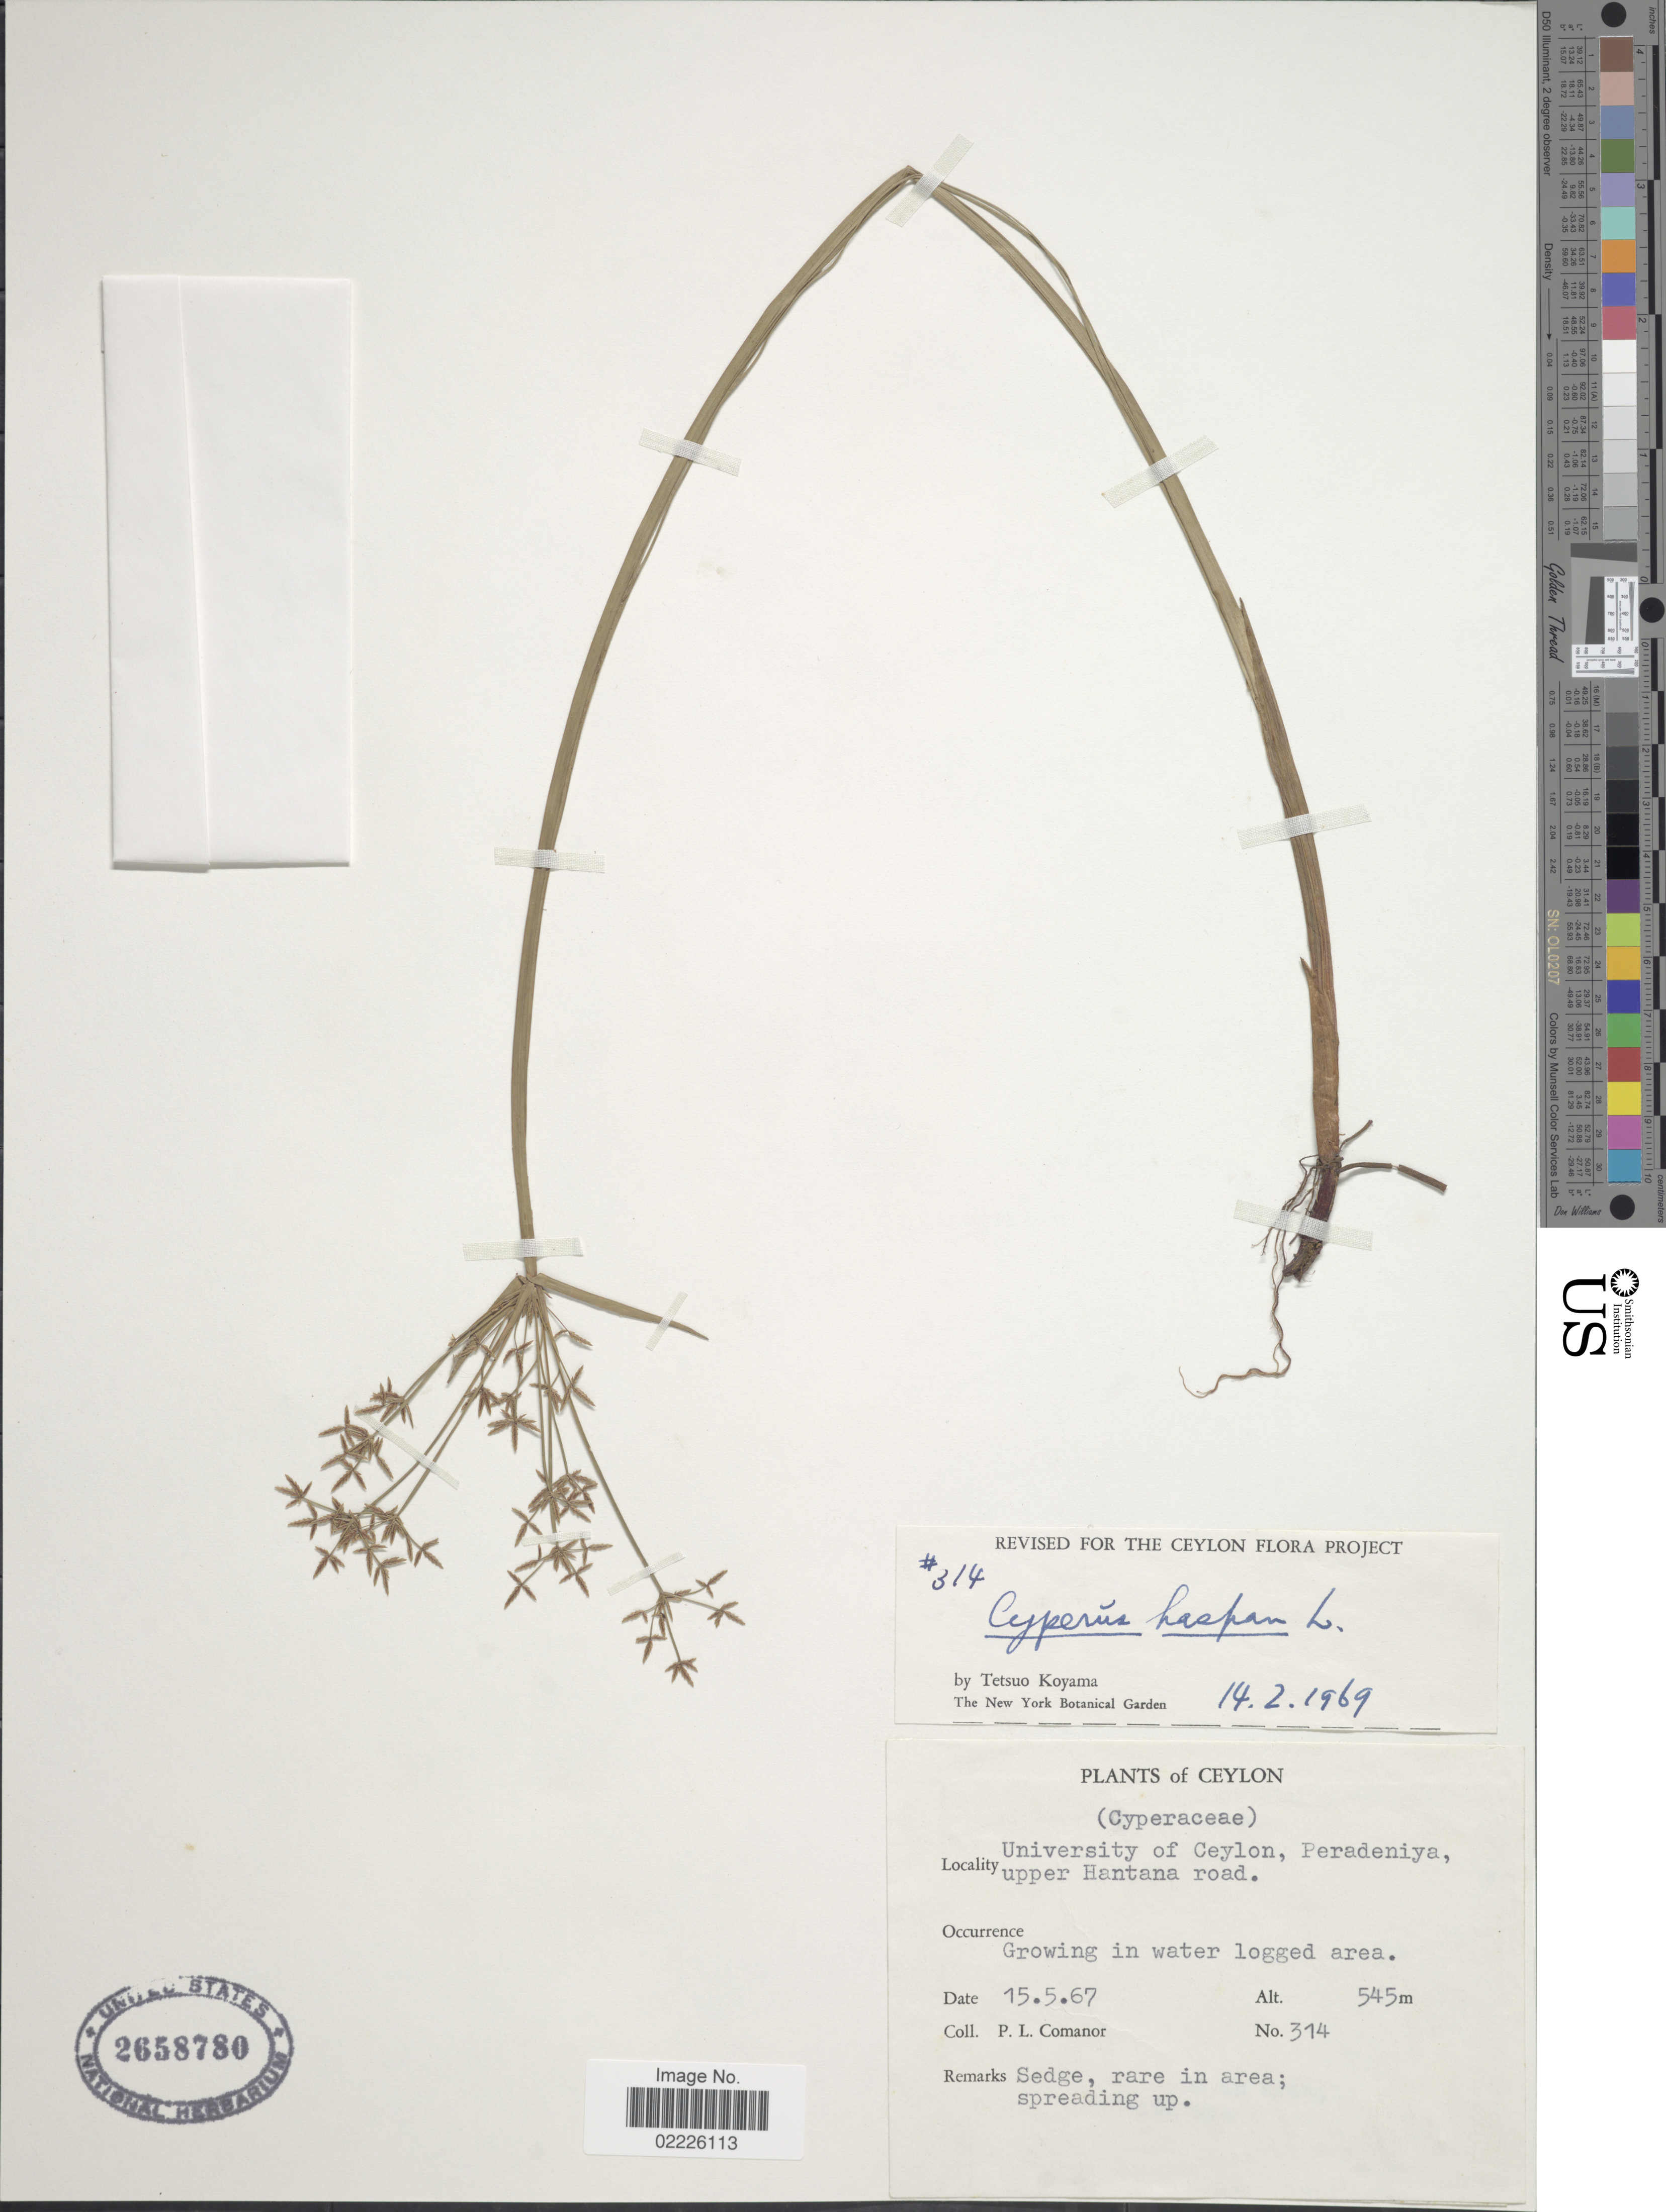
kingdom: Plantae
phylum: Tracheophyta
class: Liliopsida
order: Poales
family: Cyperaceae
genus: Cyperus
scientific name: Cyperus haspan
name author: L.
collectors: P. Comanor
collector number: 314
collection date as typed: Transcribed d/m/y: 15/5/67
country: Sri Lanka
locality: Ceylon, University of Ceylon, Peradeniya, upper Hantana road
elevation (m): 545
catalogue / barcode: US 2658780